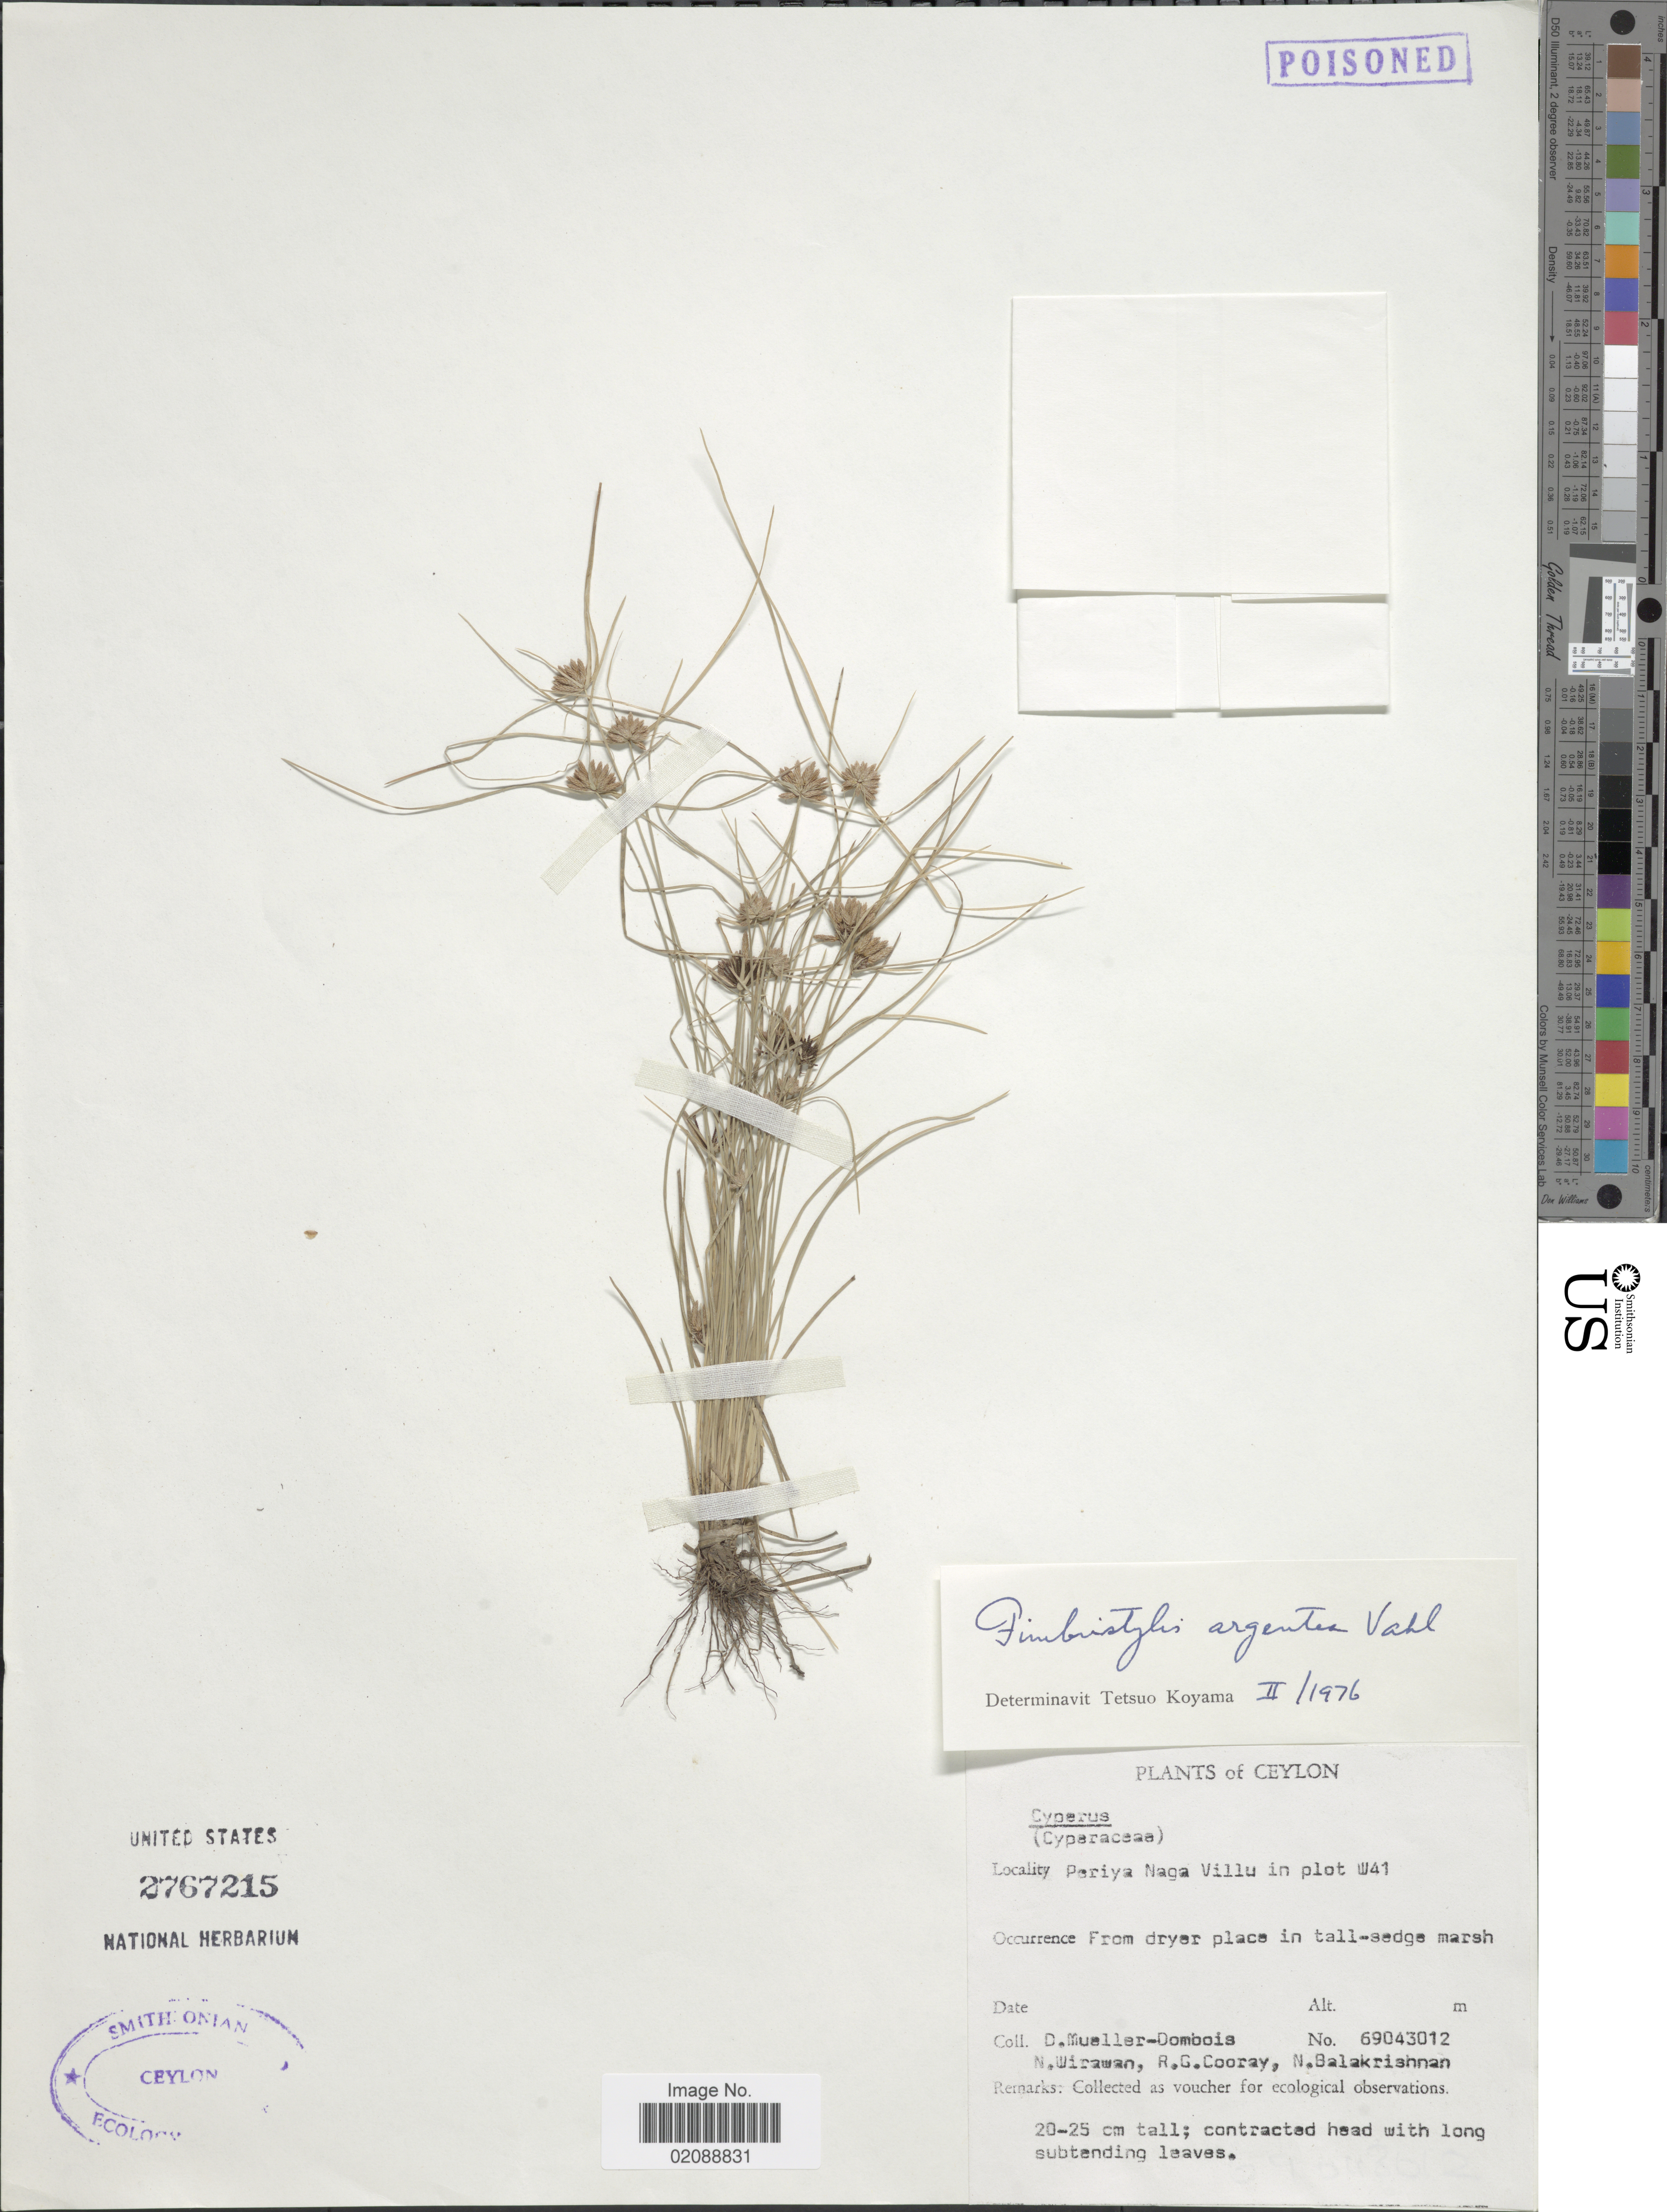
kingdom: Plantae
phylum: Tracheophyta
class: Liliopsida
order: Poales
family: Cyperaceae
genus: Fimbristylis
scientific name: Fimbristylis argentea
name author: (Rottb.) Vahl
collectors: D. Mueller-Dombois, N. Wirawan, R. Cooray & N. Balakrishnan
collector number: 69043012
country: Sri Lanka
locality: Ceylon, Periya Naga Villu in plot W41.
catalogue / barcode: US 2767215